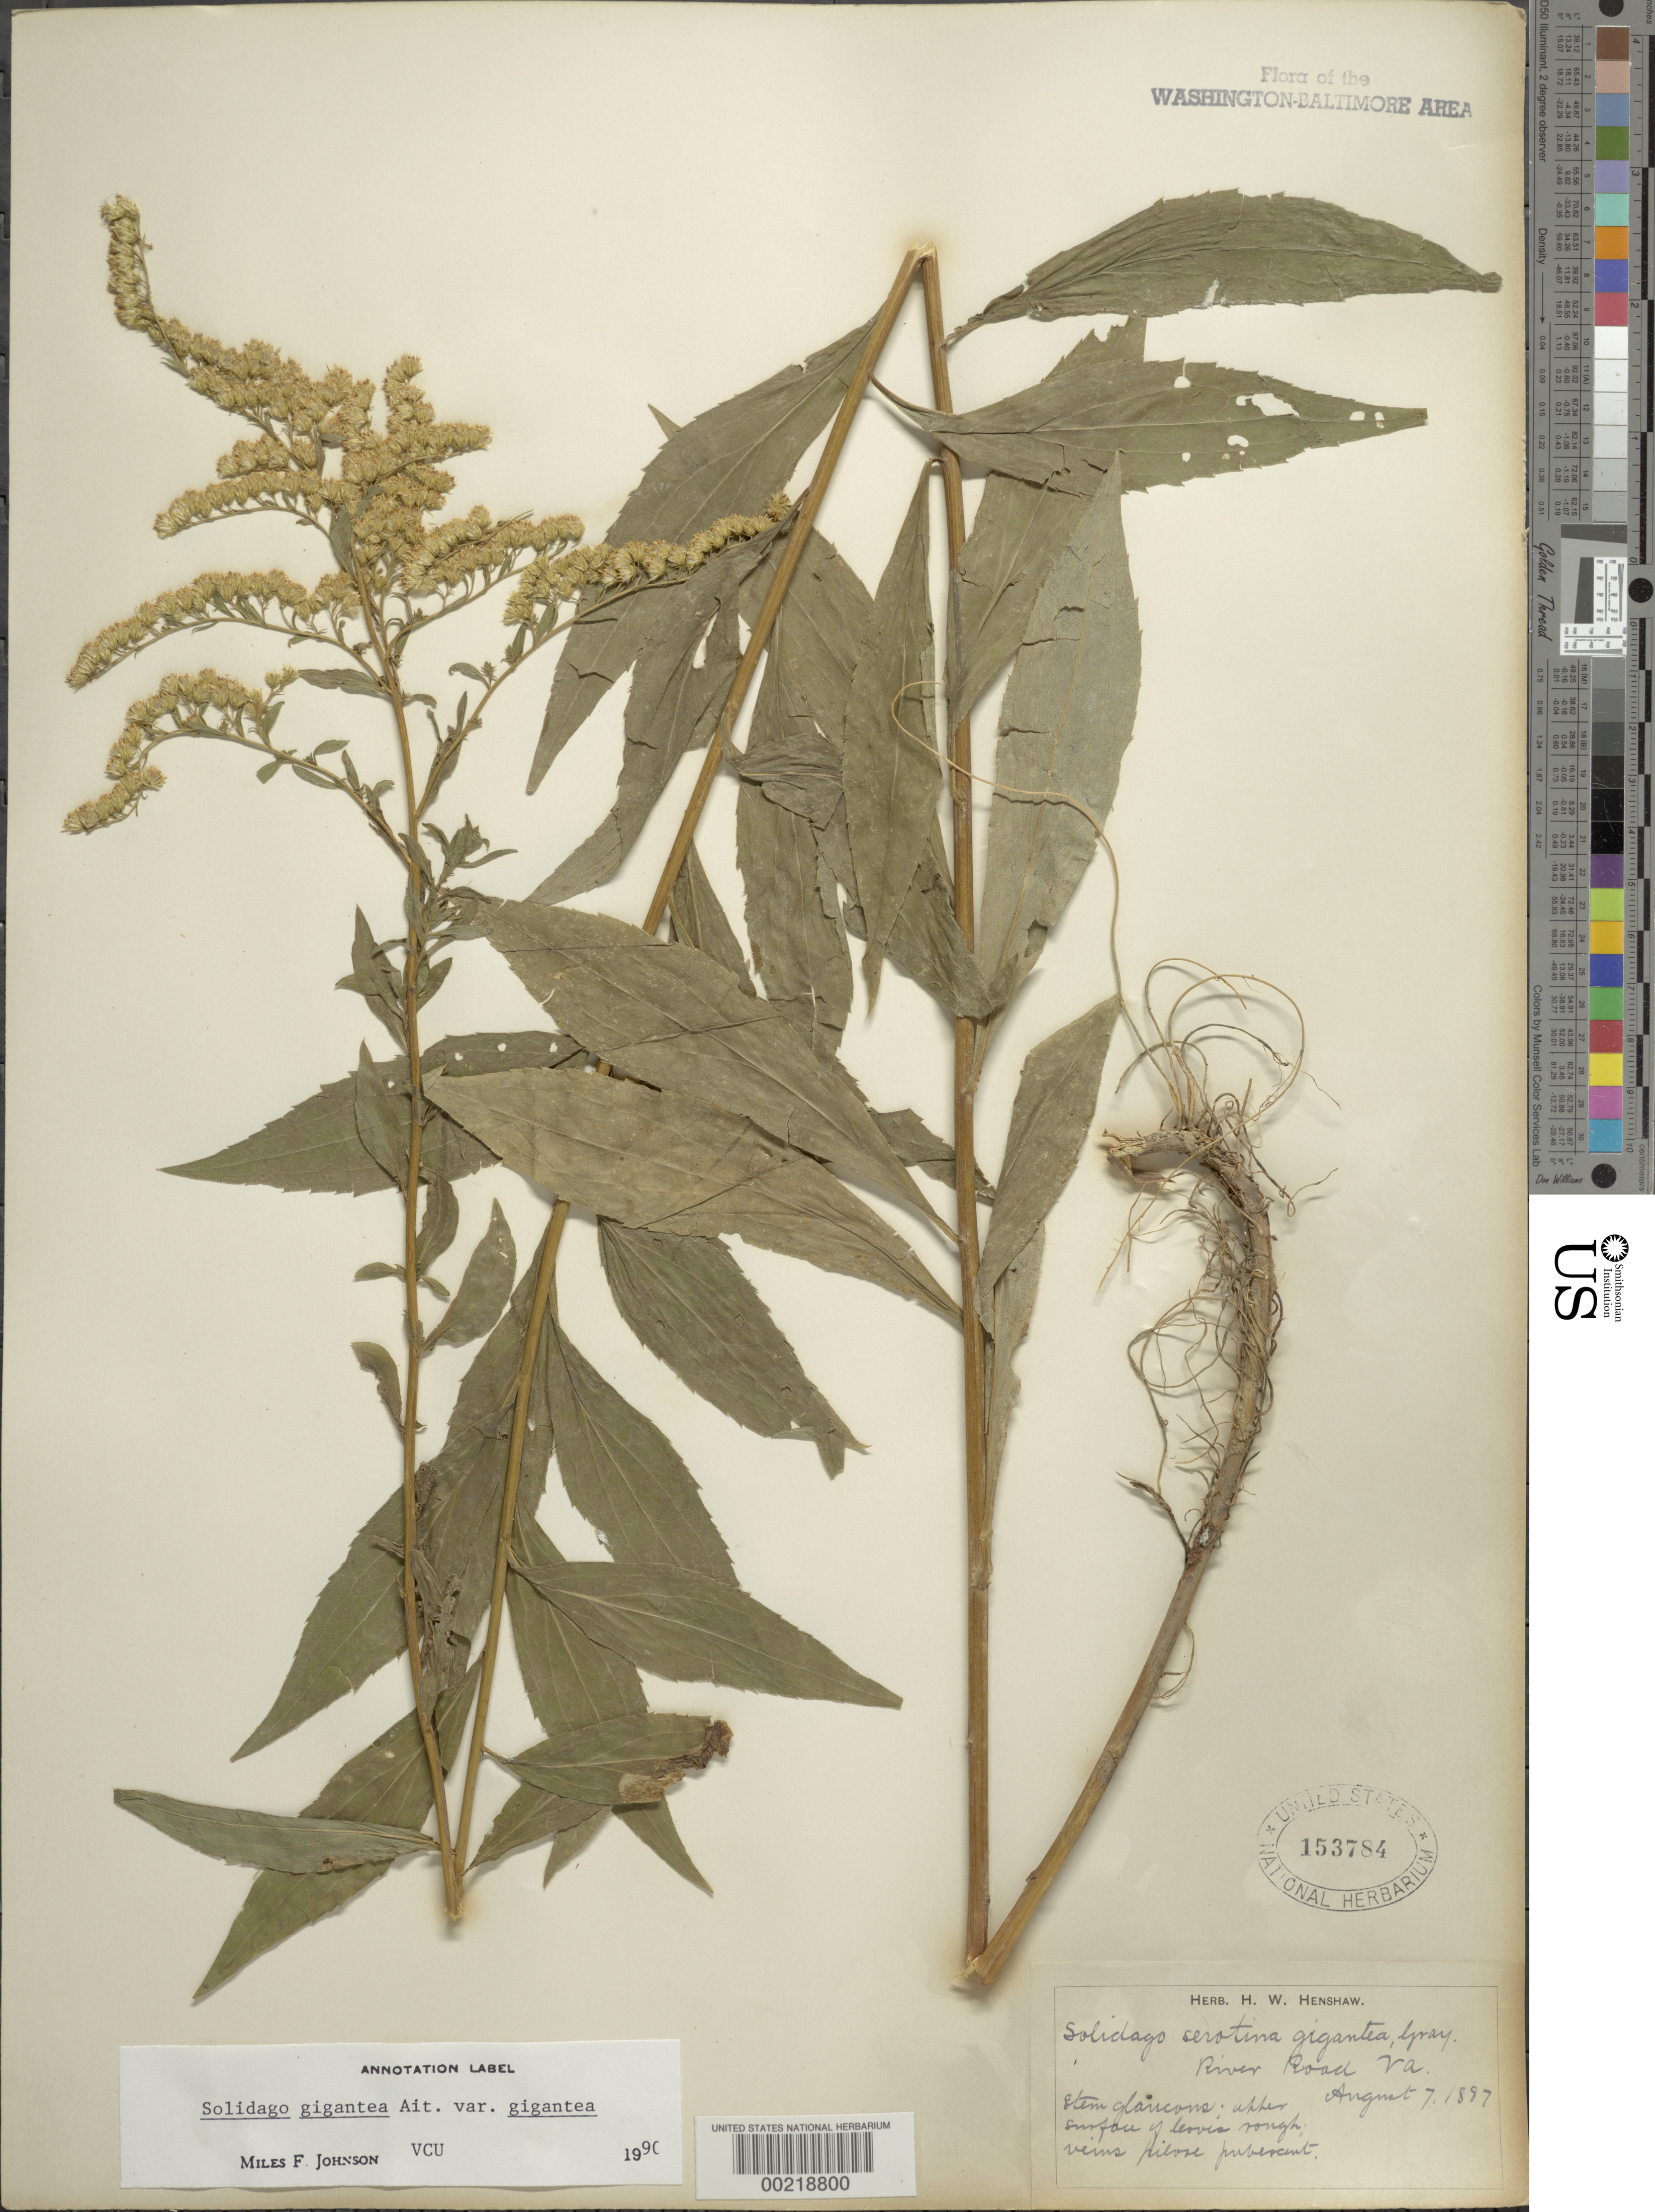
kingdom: Plantae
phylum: Tracheophyta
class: Magnoliopsida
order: Asterales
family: Asteraceae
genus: Solidago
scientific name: Solidago gigantea var. gigantea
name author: Aiton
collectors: H. Henshaw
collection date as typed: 07 Aug 1887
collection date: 1887-08-07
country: United States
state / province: Virginia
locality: River Road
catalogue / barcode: US 153784